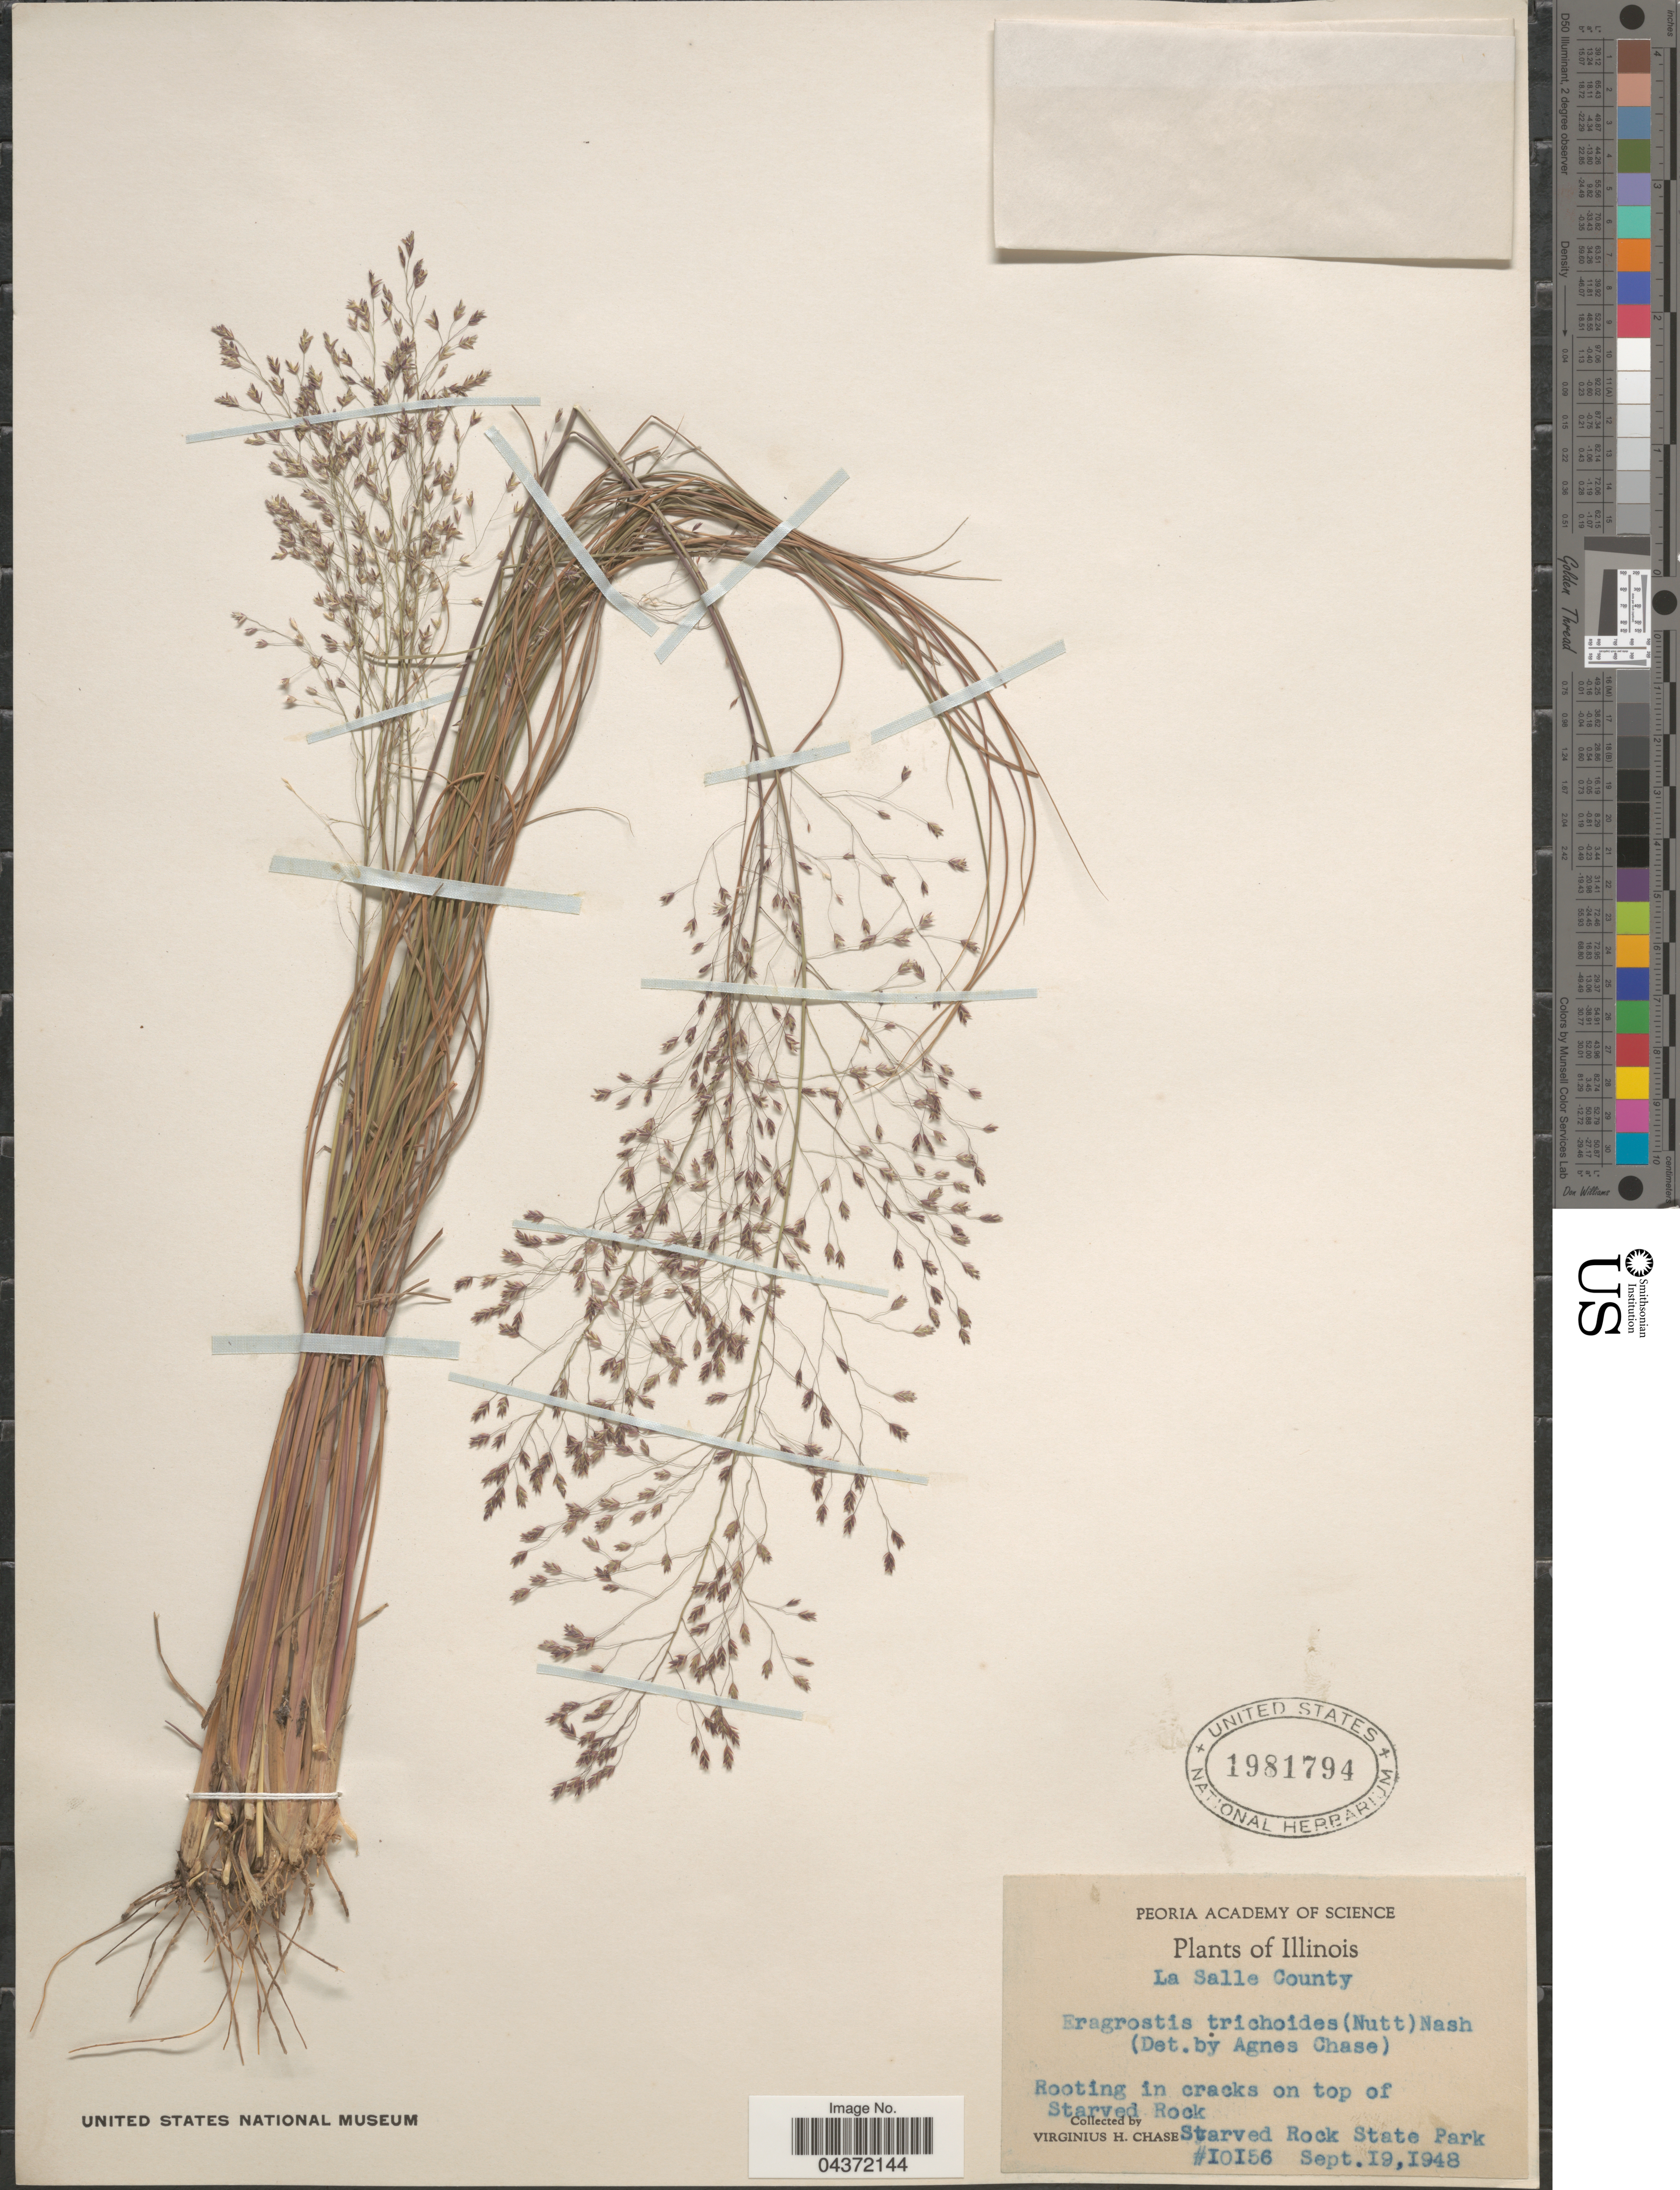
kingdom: Plantae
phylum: Tracheophyta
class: Liliopsida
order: Poales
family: Poaceae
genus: Eragrostis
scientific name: Eragrostis trichodes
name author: (Nutt.) Alph. Wood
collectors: V. H. Chase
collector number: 10156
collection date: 1948-09-19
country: United States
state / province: Illinois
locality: La Salle County. Rooting in cracks on top of Starved Rock. Starved Rock State Park.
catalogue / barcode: US 1981794